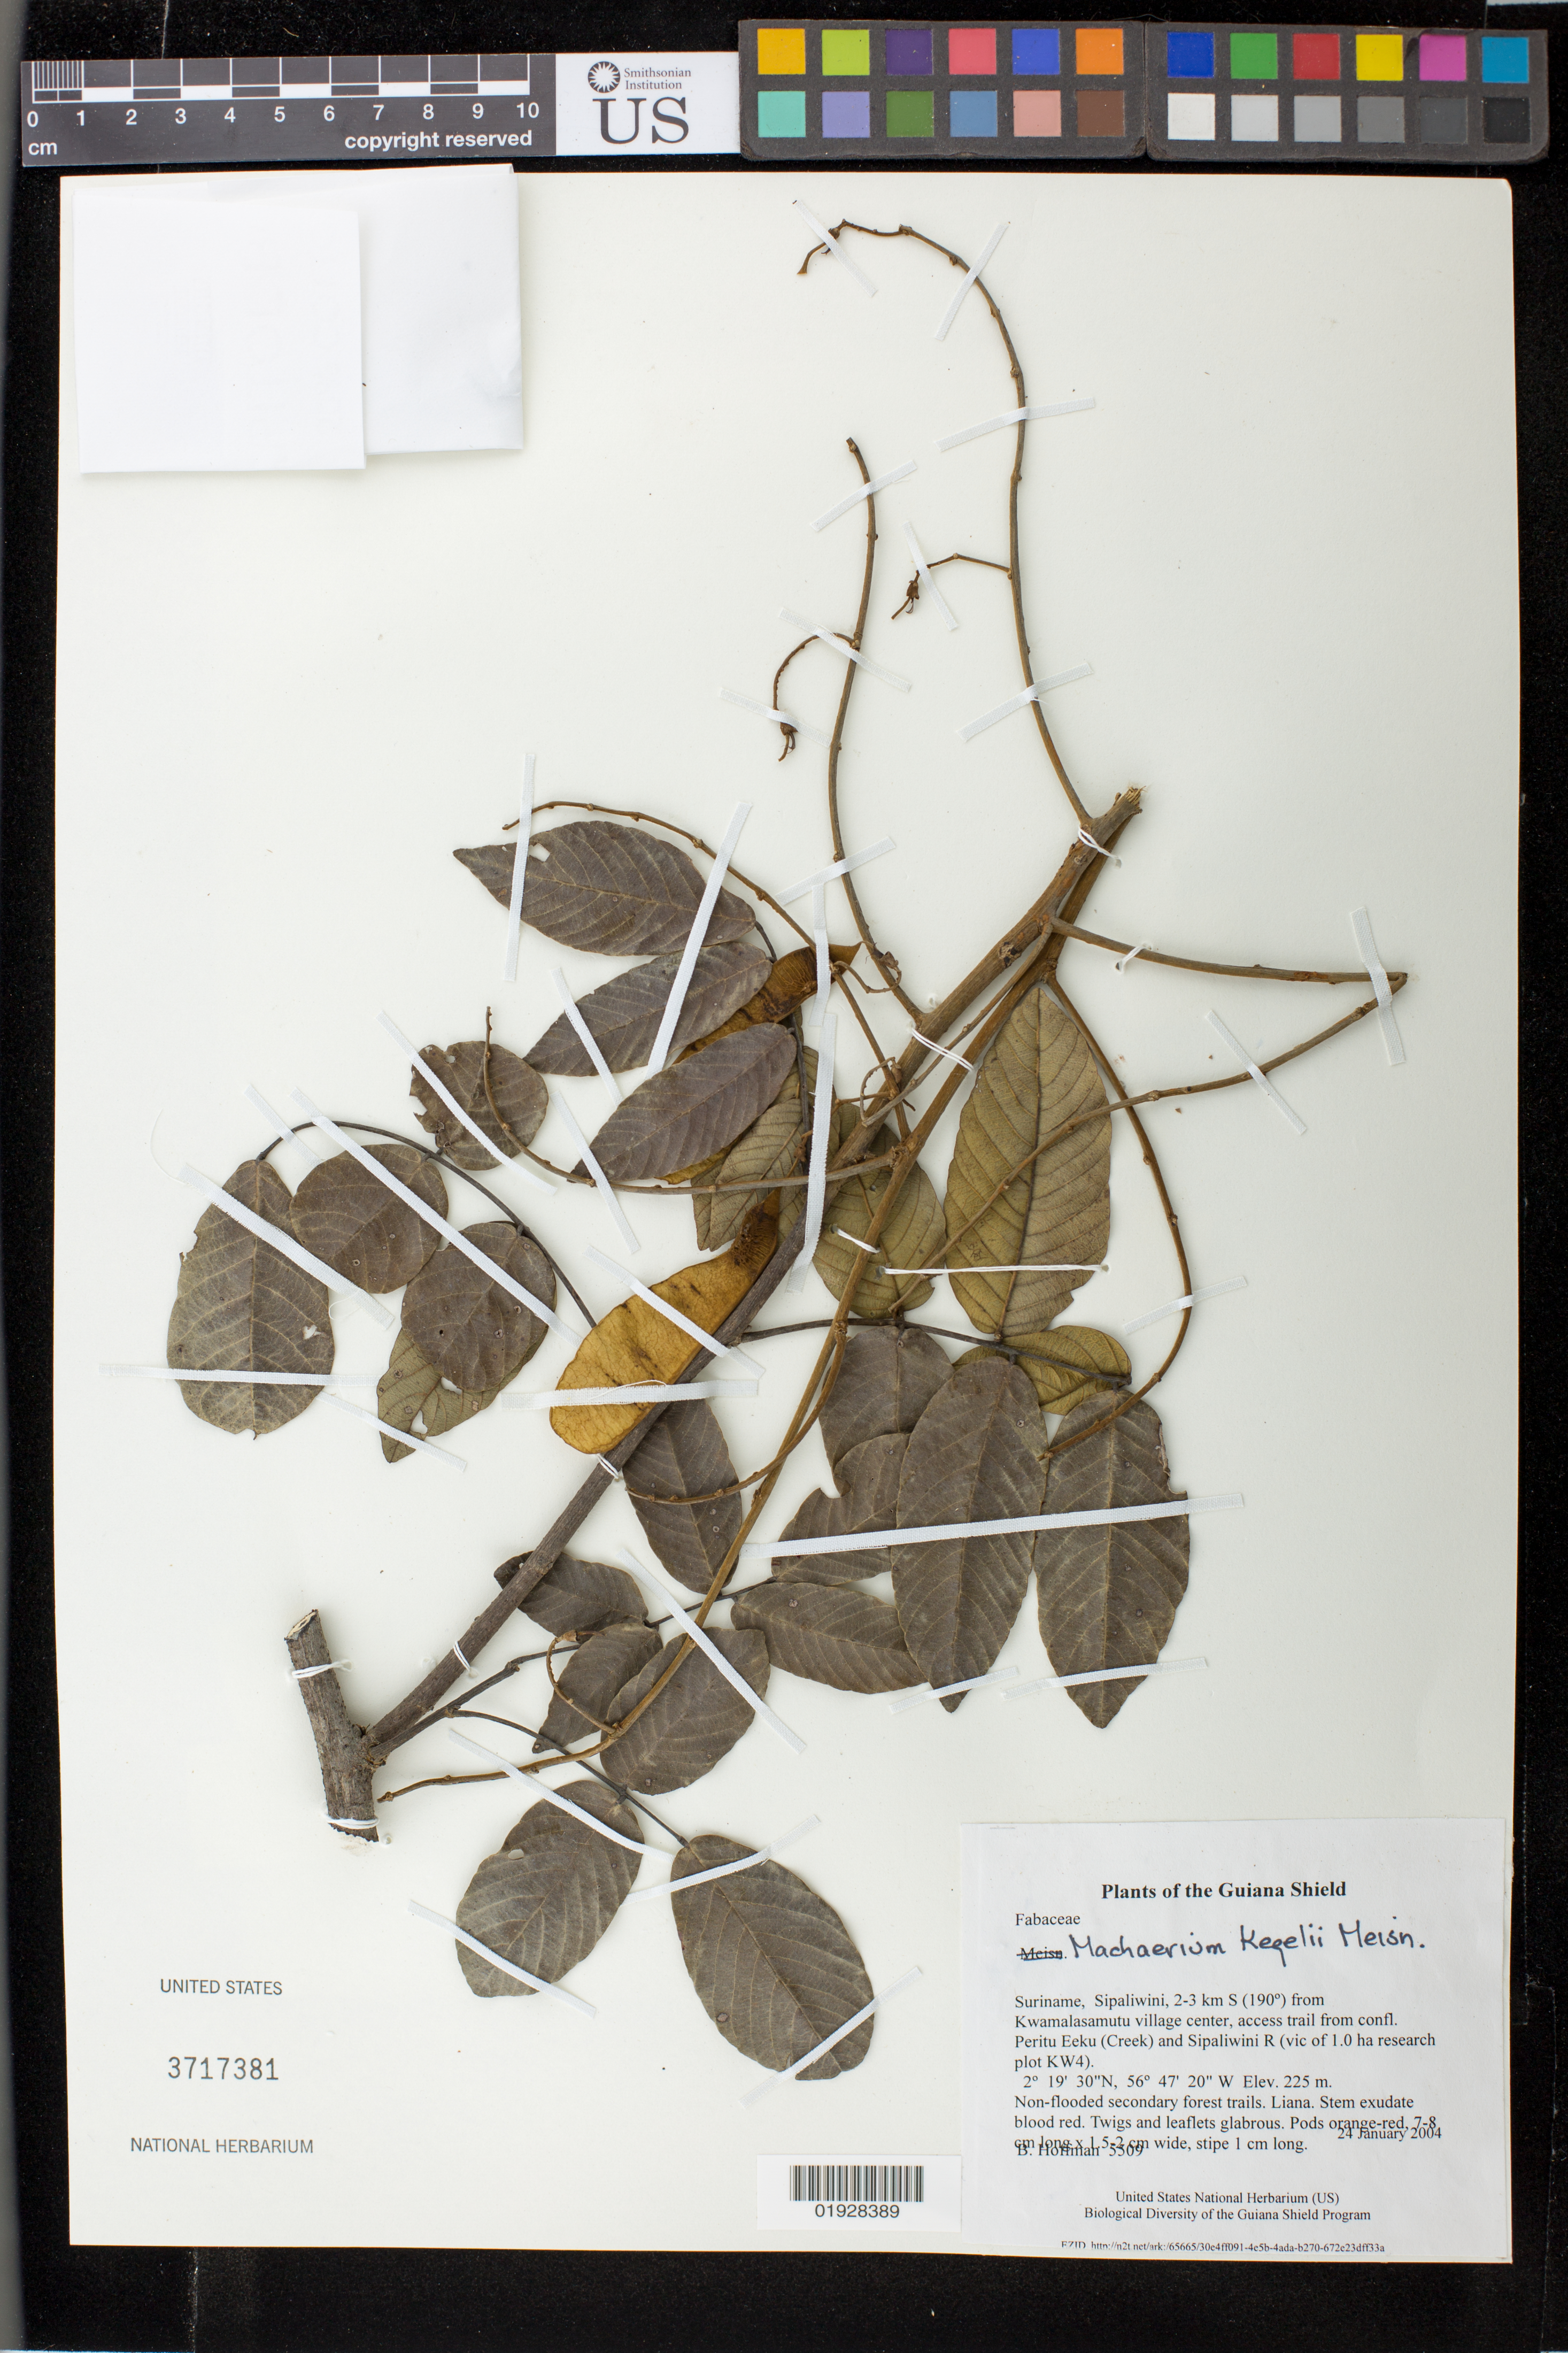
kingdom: Plantae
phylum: Tracheophyta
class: Magnoliopsida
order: Fabales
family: Fabaceae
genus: Machaerium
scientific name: Machaerium kegelii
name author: Meisn.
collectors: B. Hoffman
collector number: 5509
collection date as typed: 24 January 2004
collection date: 2004-01-24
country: Suriname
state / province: Sipaliwini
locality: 2-3 km S (190º) from Kwamalasamutu village center, access trail from confl. Peritu Eeku (Creek) and Sipaliwini R (vic of 1.0 ha research plot KW4)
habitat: Non-flooded secondary forest trails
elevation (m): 225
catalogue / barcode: US 3717381